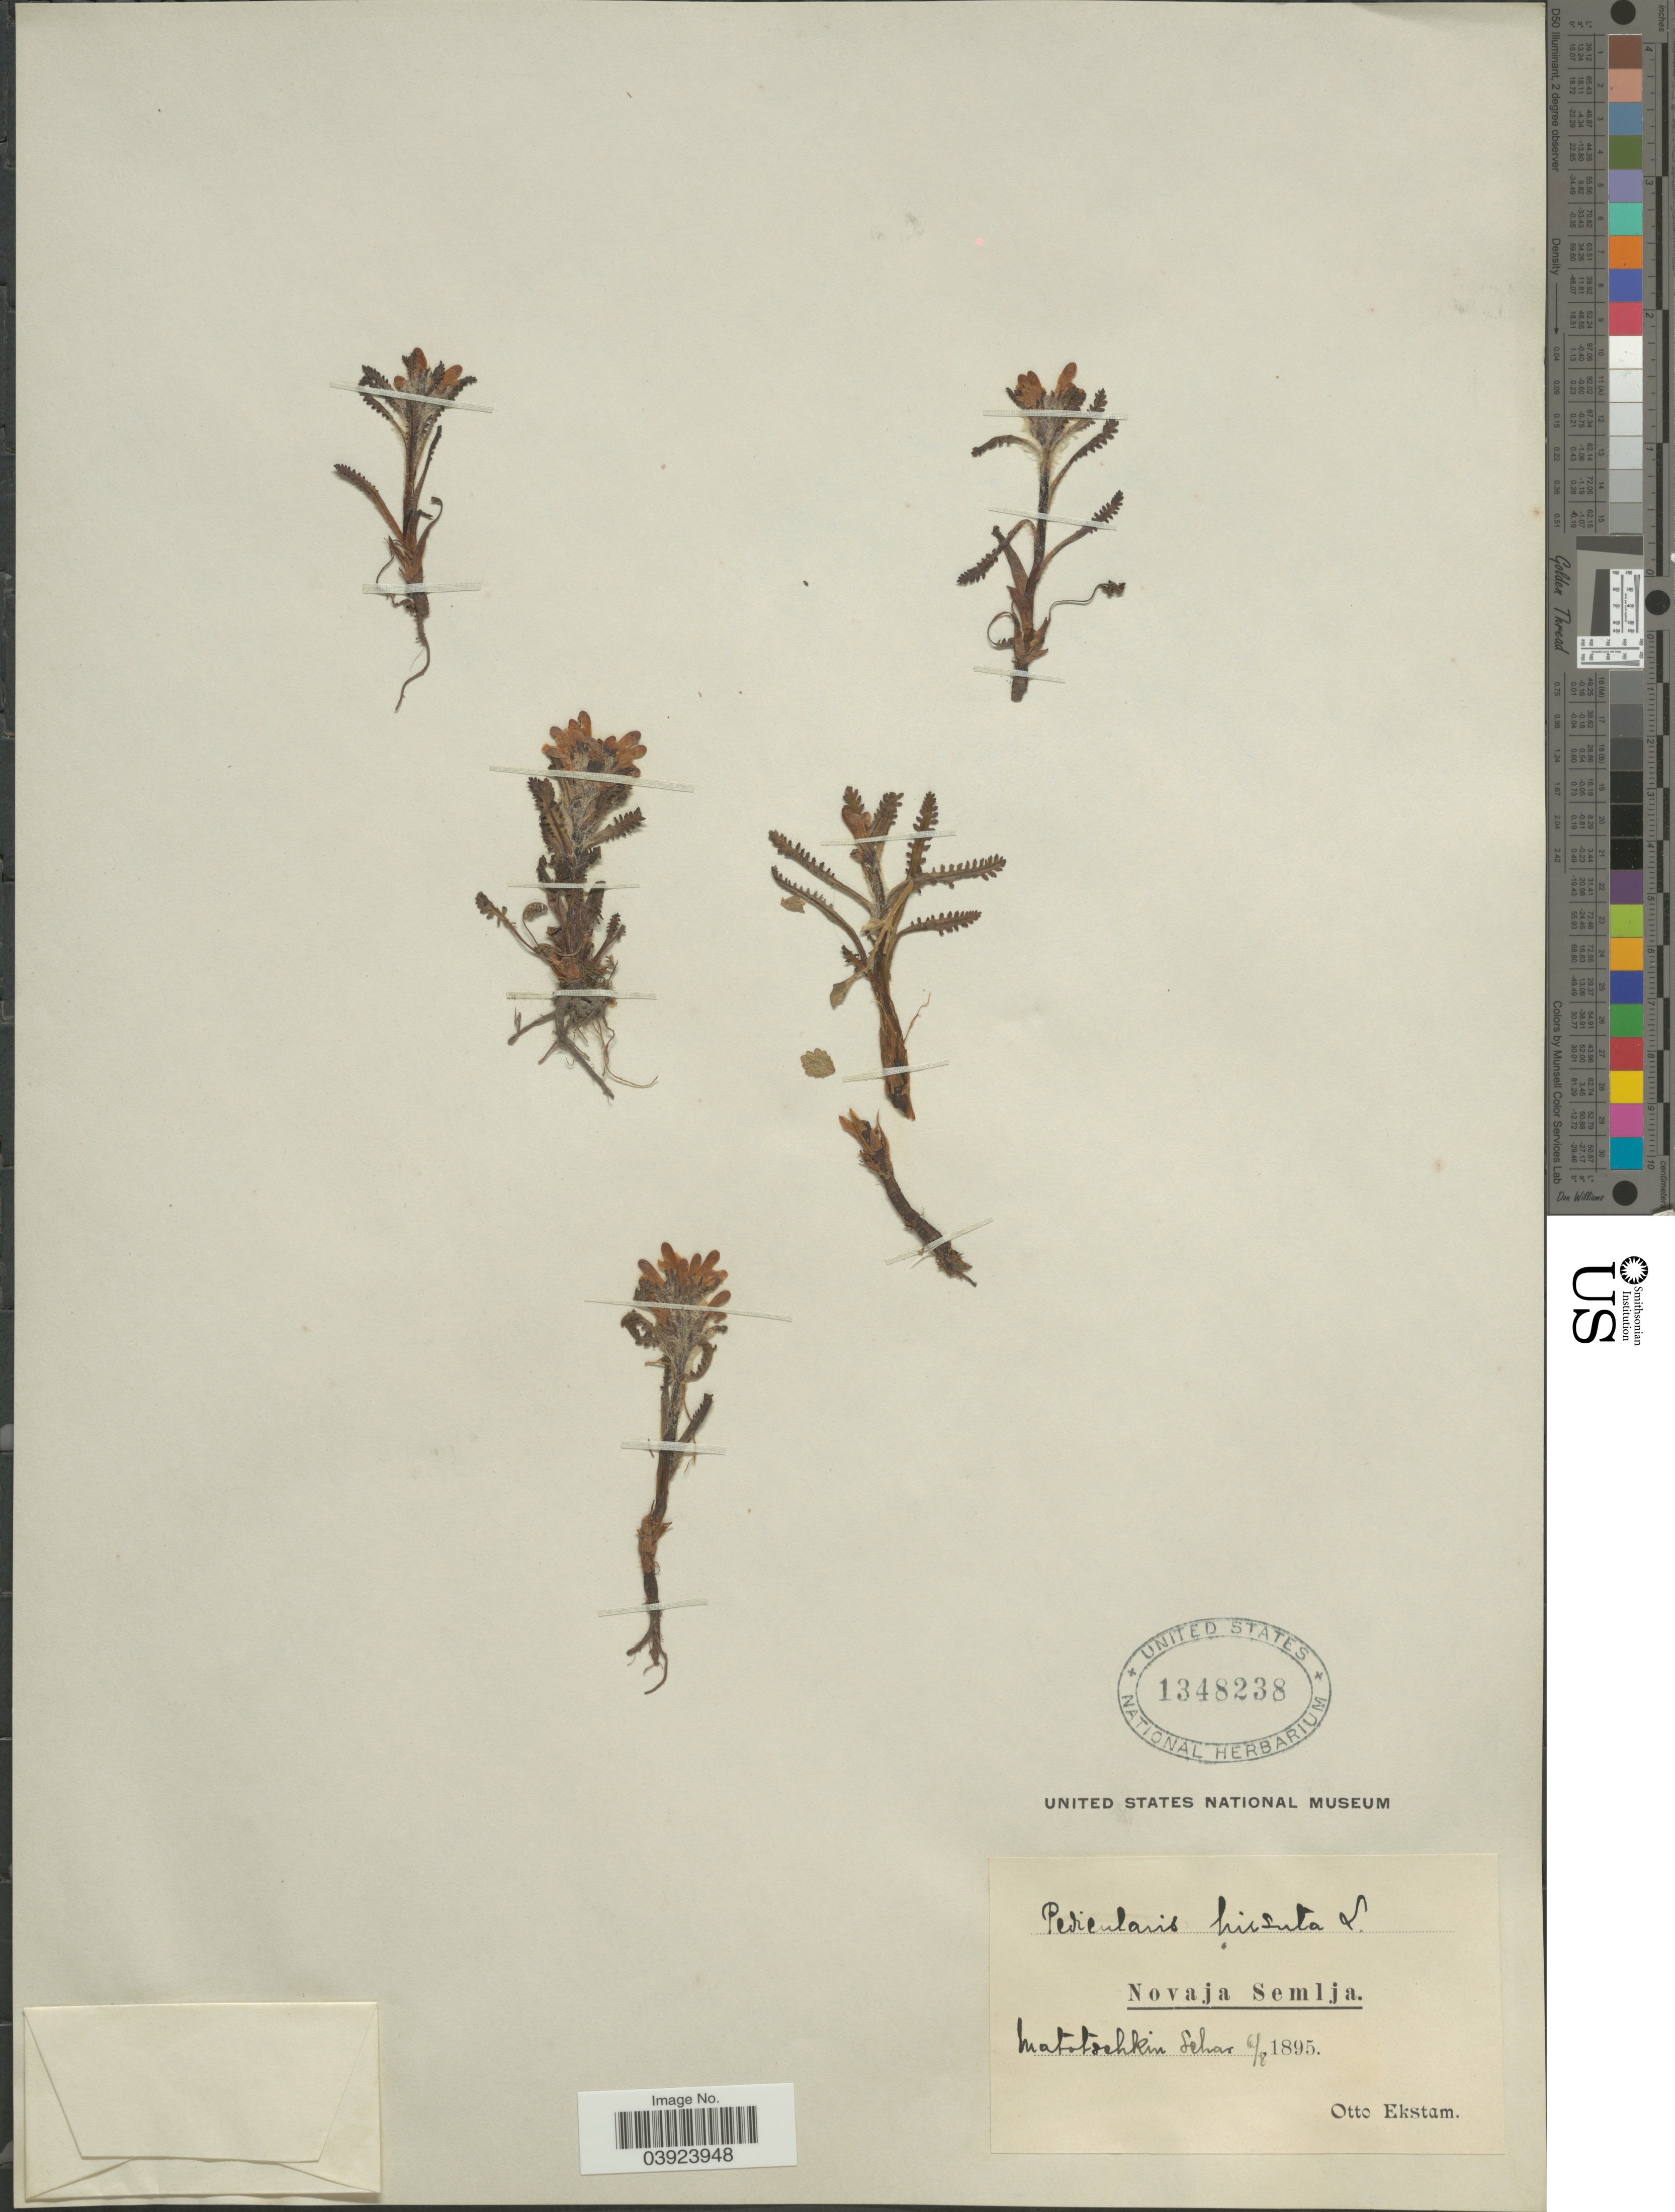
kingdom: Plantae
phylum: Tracheophyta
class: Magnoliopsida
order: Lamiales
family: Orobanchaceae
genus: Pedicularis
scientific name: Pedicularis hirsuta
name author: L.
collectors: O. Ekstam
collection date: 1895-08-06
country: Russian Federation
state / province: Arkhangelsk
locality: Novaja Semlja. Matotschkin Schar (Matochkin Shar)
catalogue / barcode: US 1348238